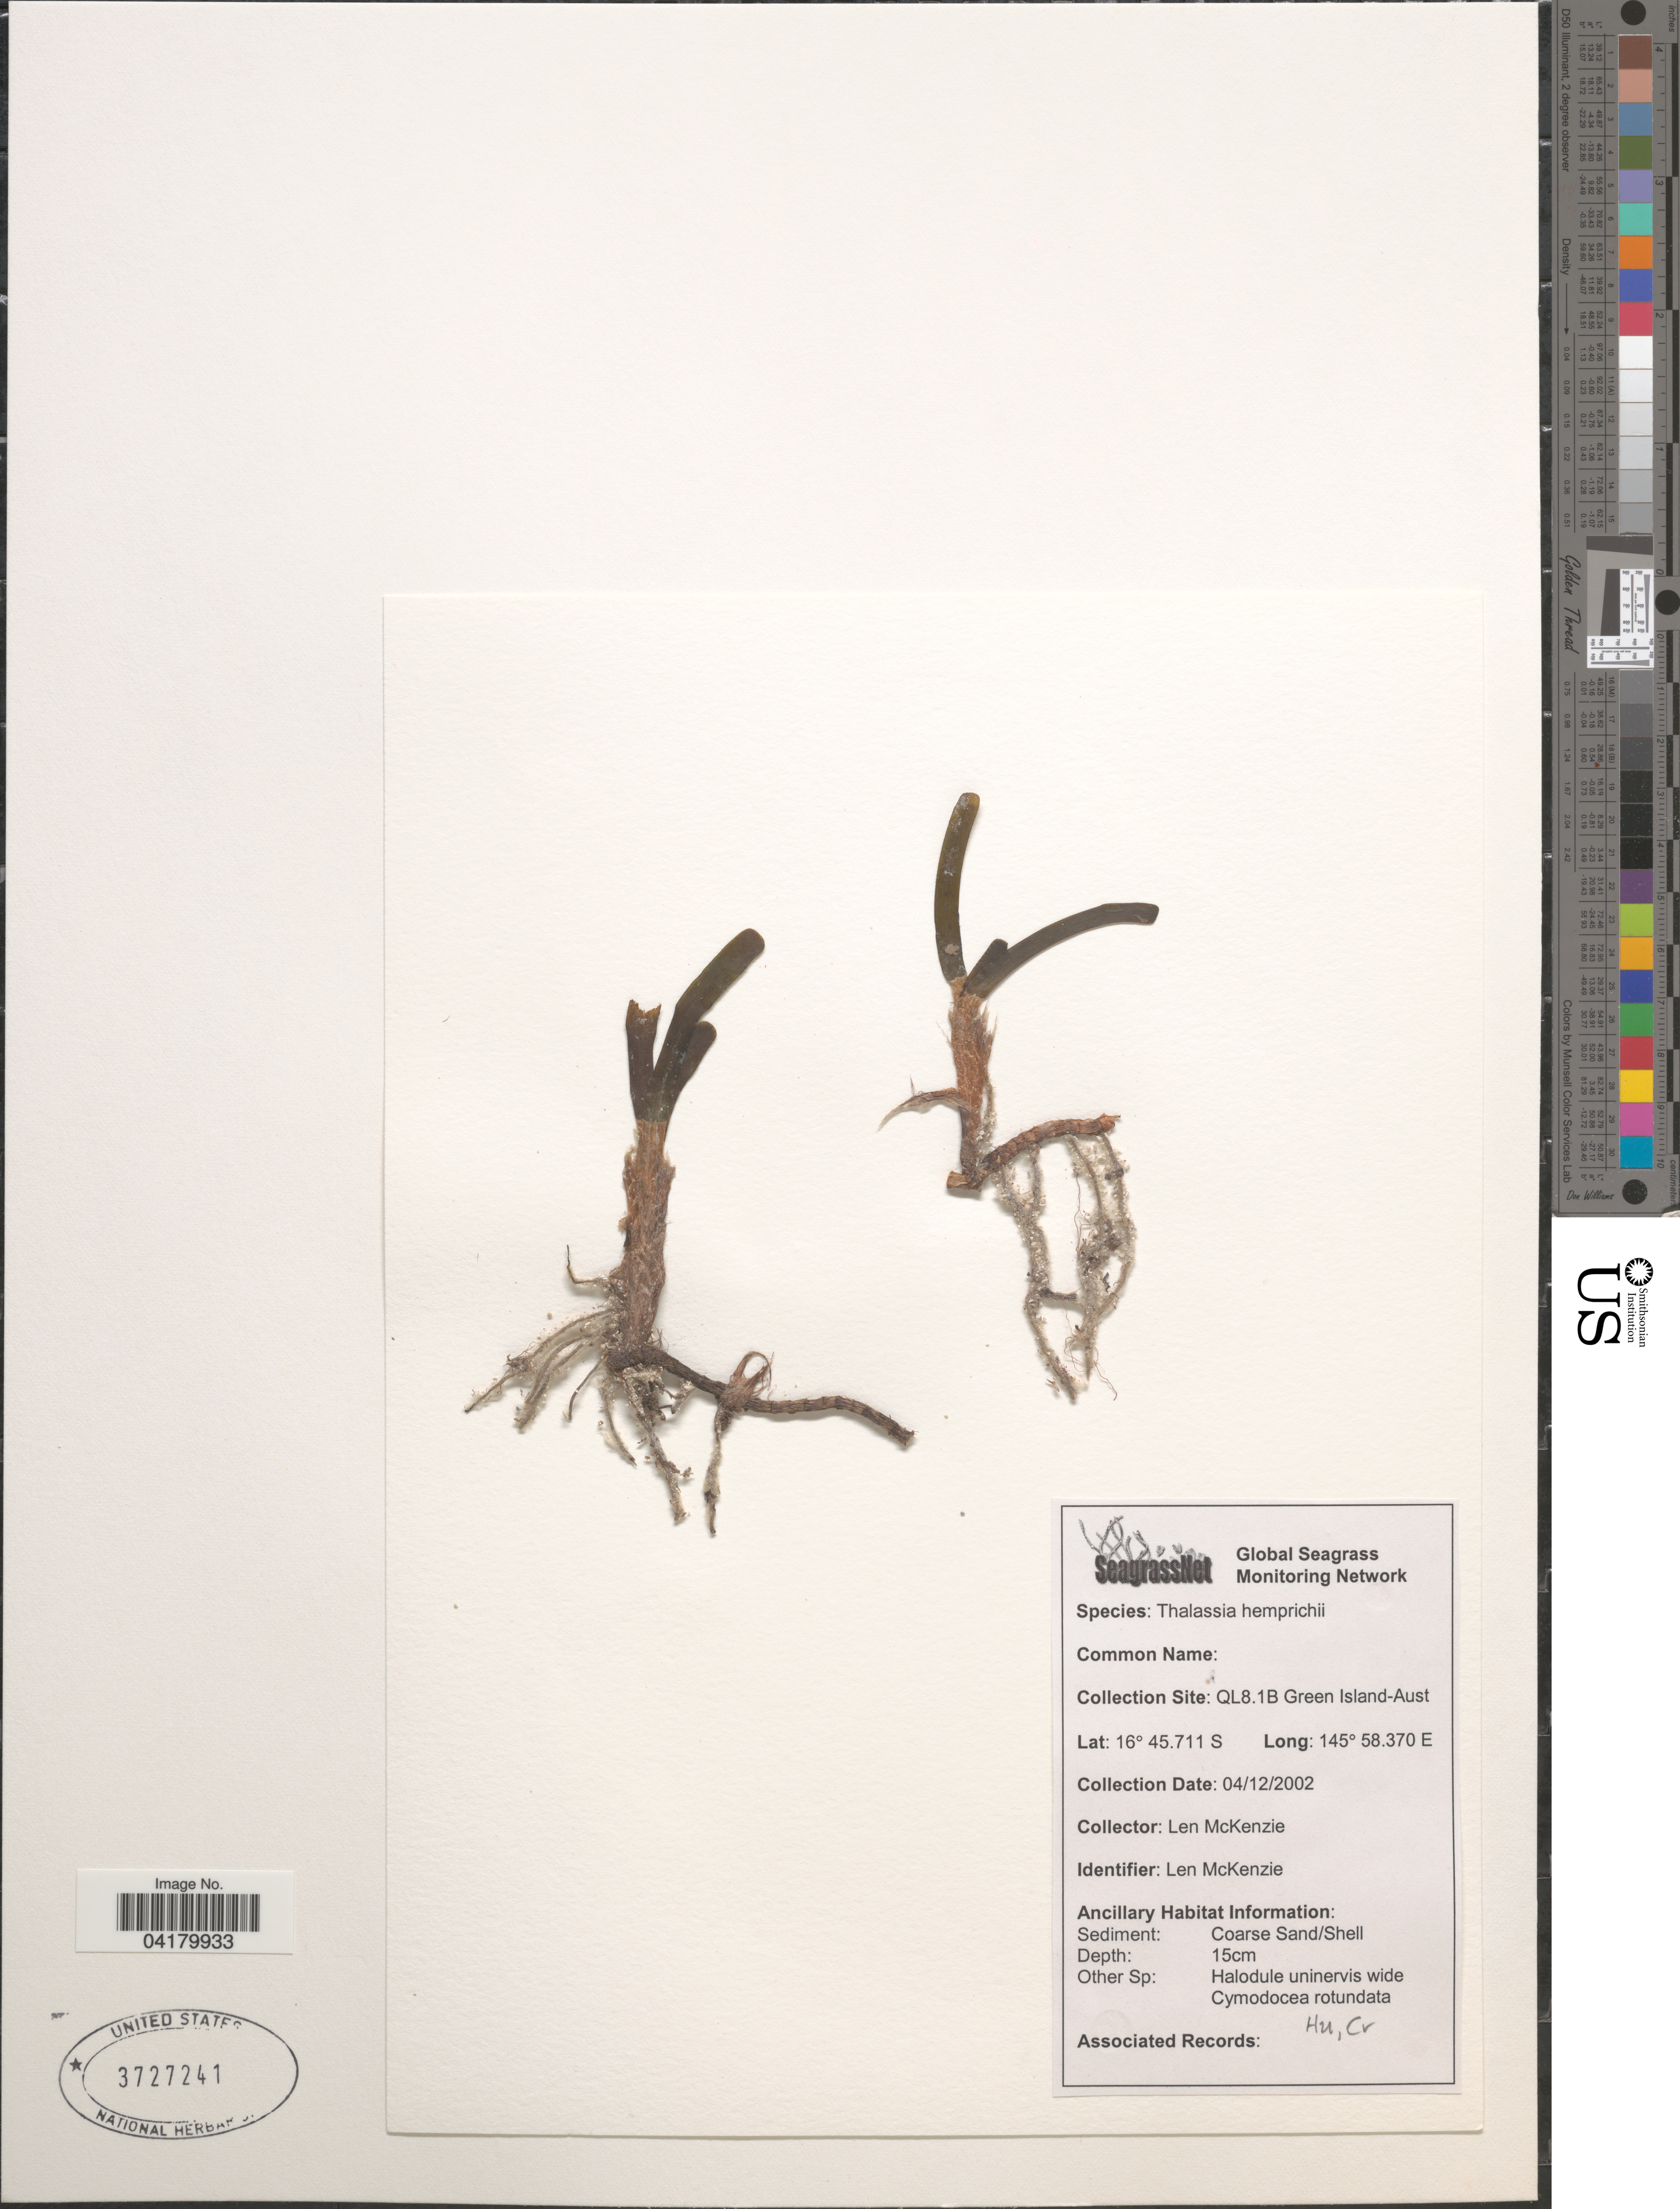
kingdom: Plantae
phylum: Tracheophyta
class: Liliopsida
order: Alismatales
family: Hydrocharitaceae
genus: Thalassia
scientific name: Thalassia hemprichii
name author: Asch.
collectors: L. McKenzie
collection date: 2002-12-04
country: Australia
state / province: Queensland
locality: Collection Site: QL8.1B Green Island.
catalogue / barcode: US 3727241